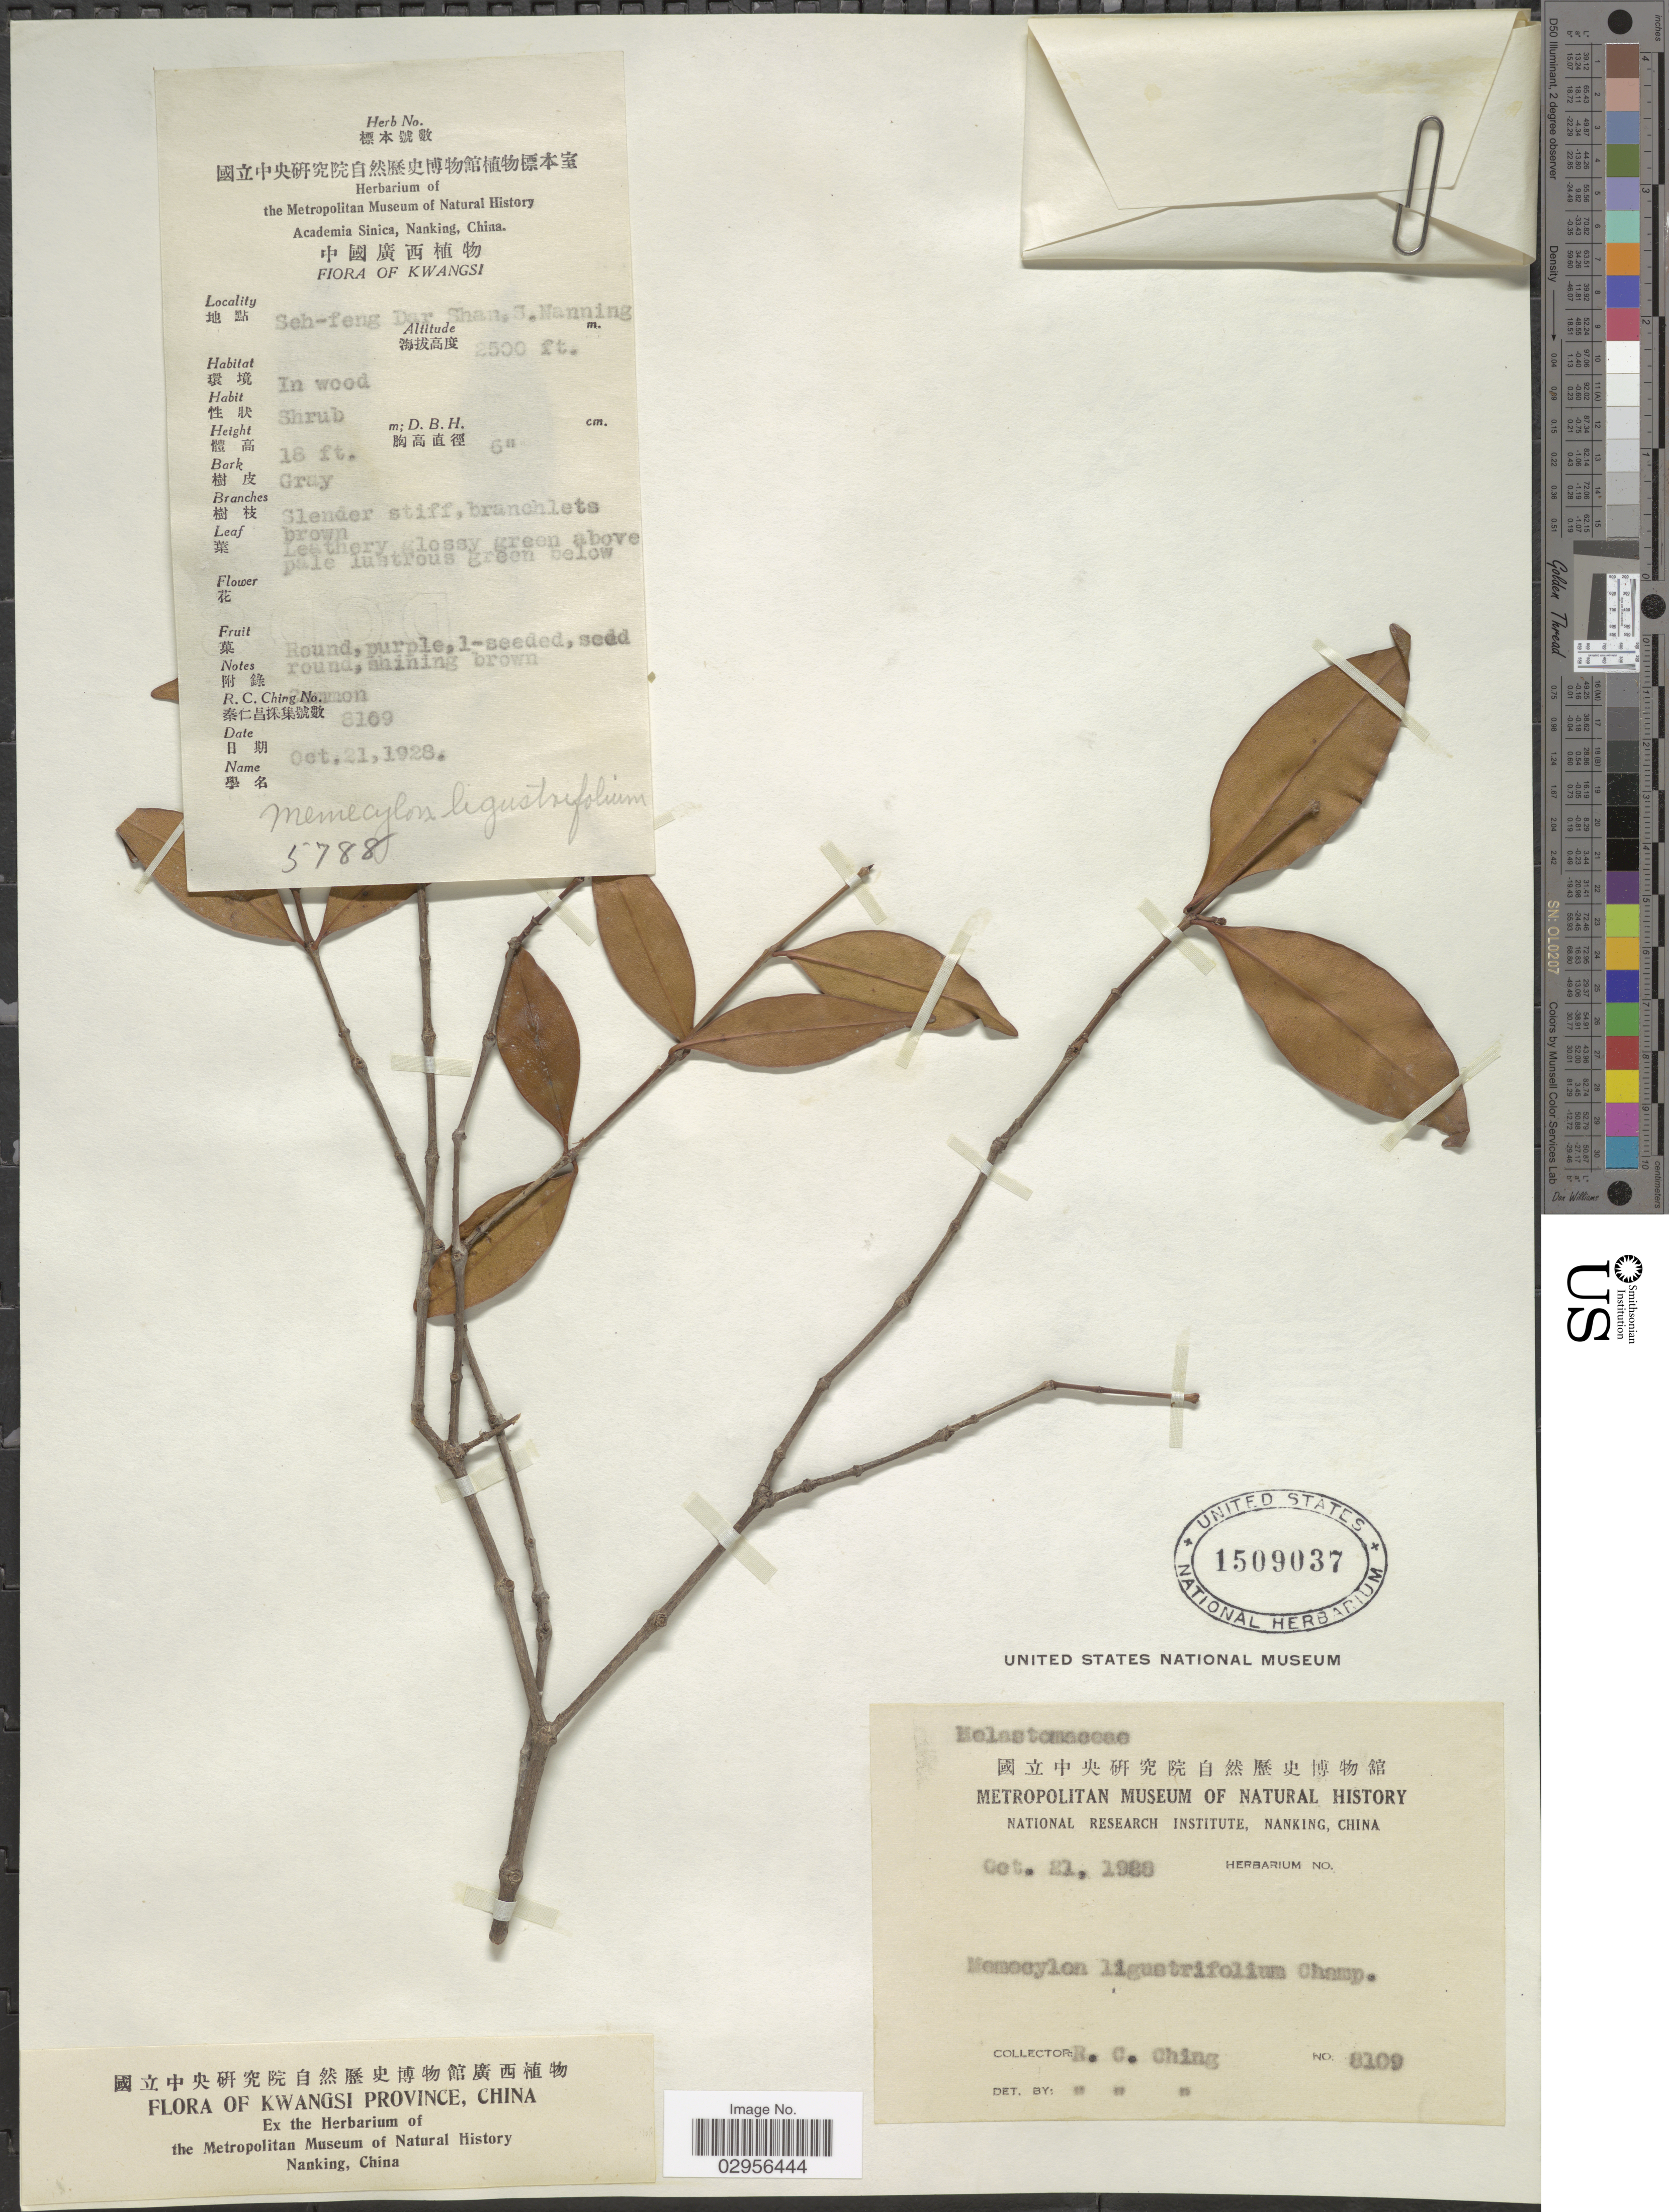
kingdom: Plantae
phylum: Tracheophyta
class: Magnoliopsida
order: Myrtales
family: Melastomataceae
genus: Memecylon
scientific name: Memecylon ligustrifolium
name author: Champ. ex Benth.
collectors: R. C. Ching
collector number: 8109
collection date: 1928-10-21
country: China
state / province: Guangxi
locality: Kwangsi Province, Seh-feng Dar Shan, S. Nanning.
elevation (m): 762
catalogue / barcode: US 1509037